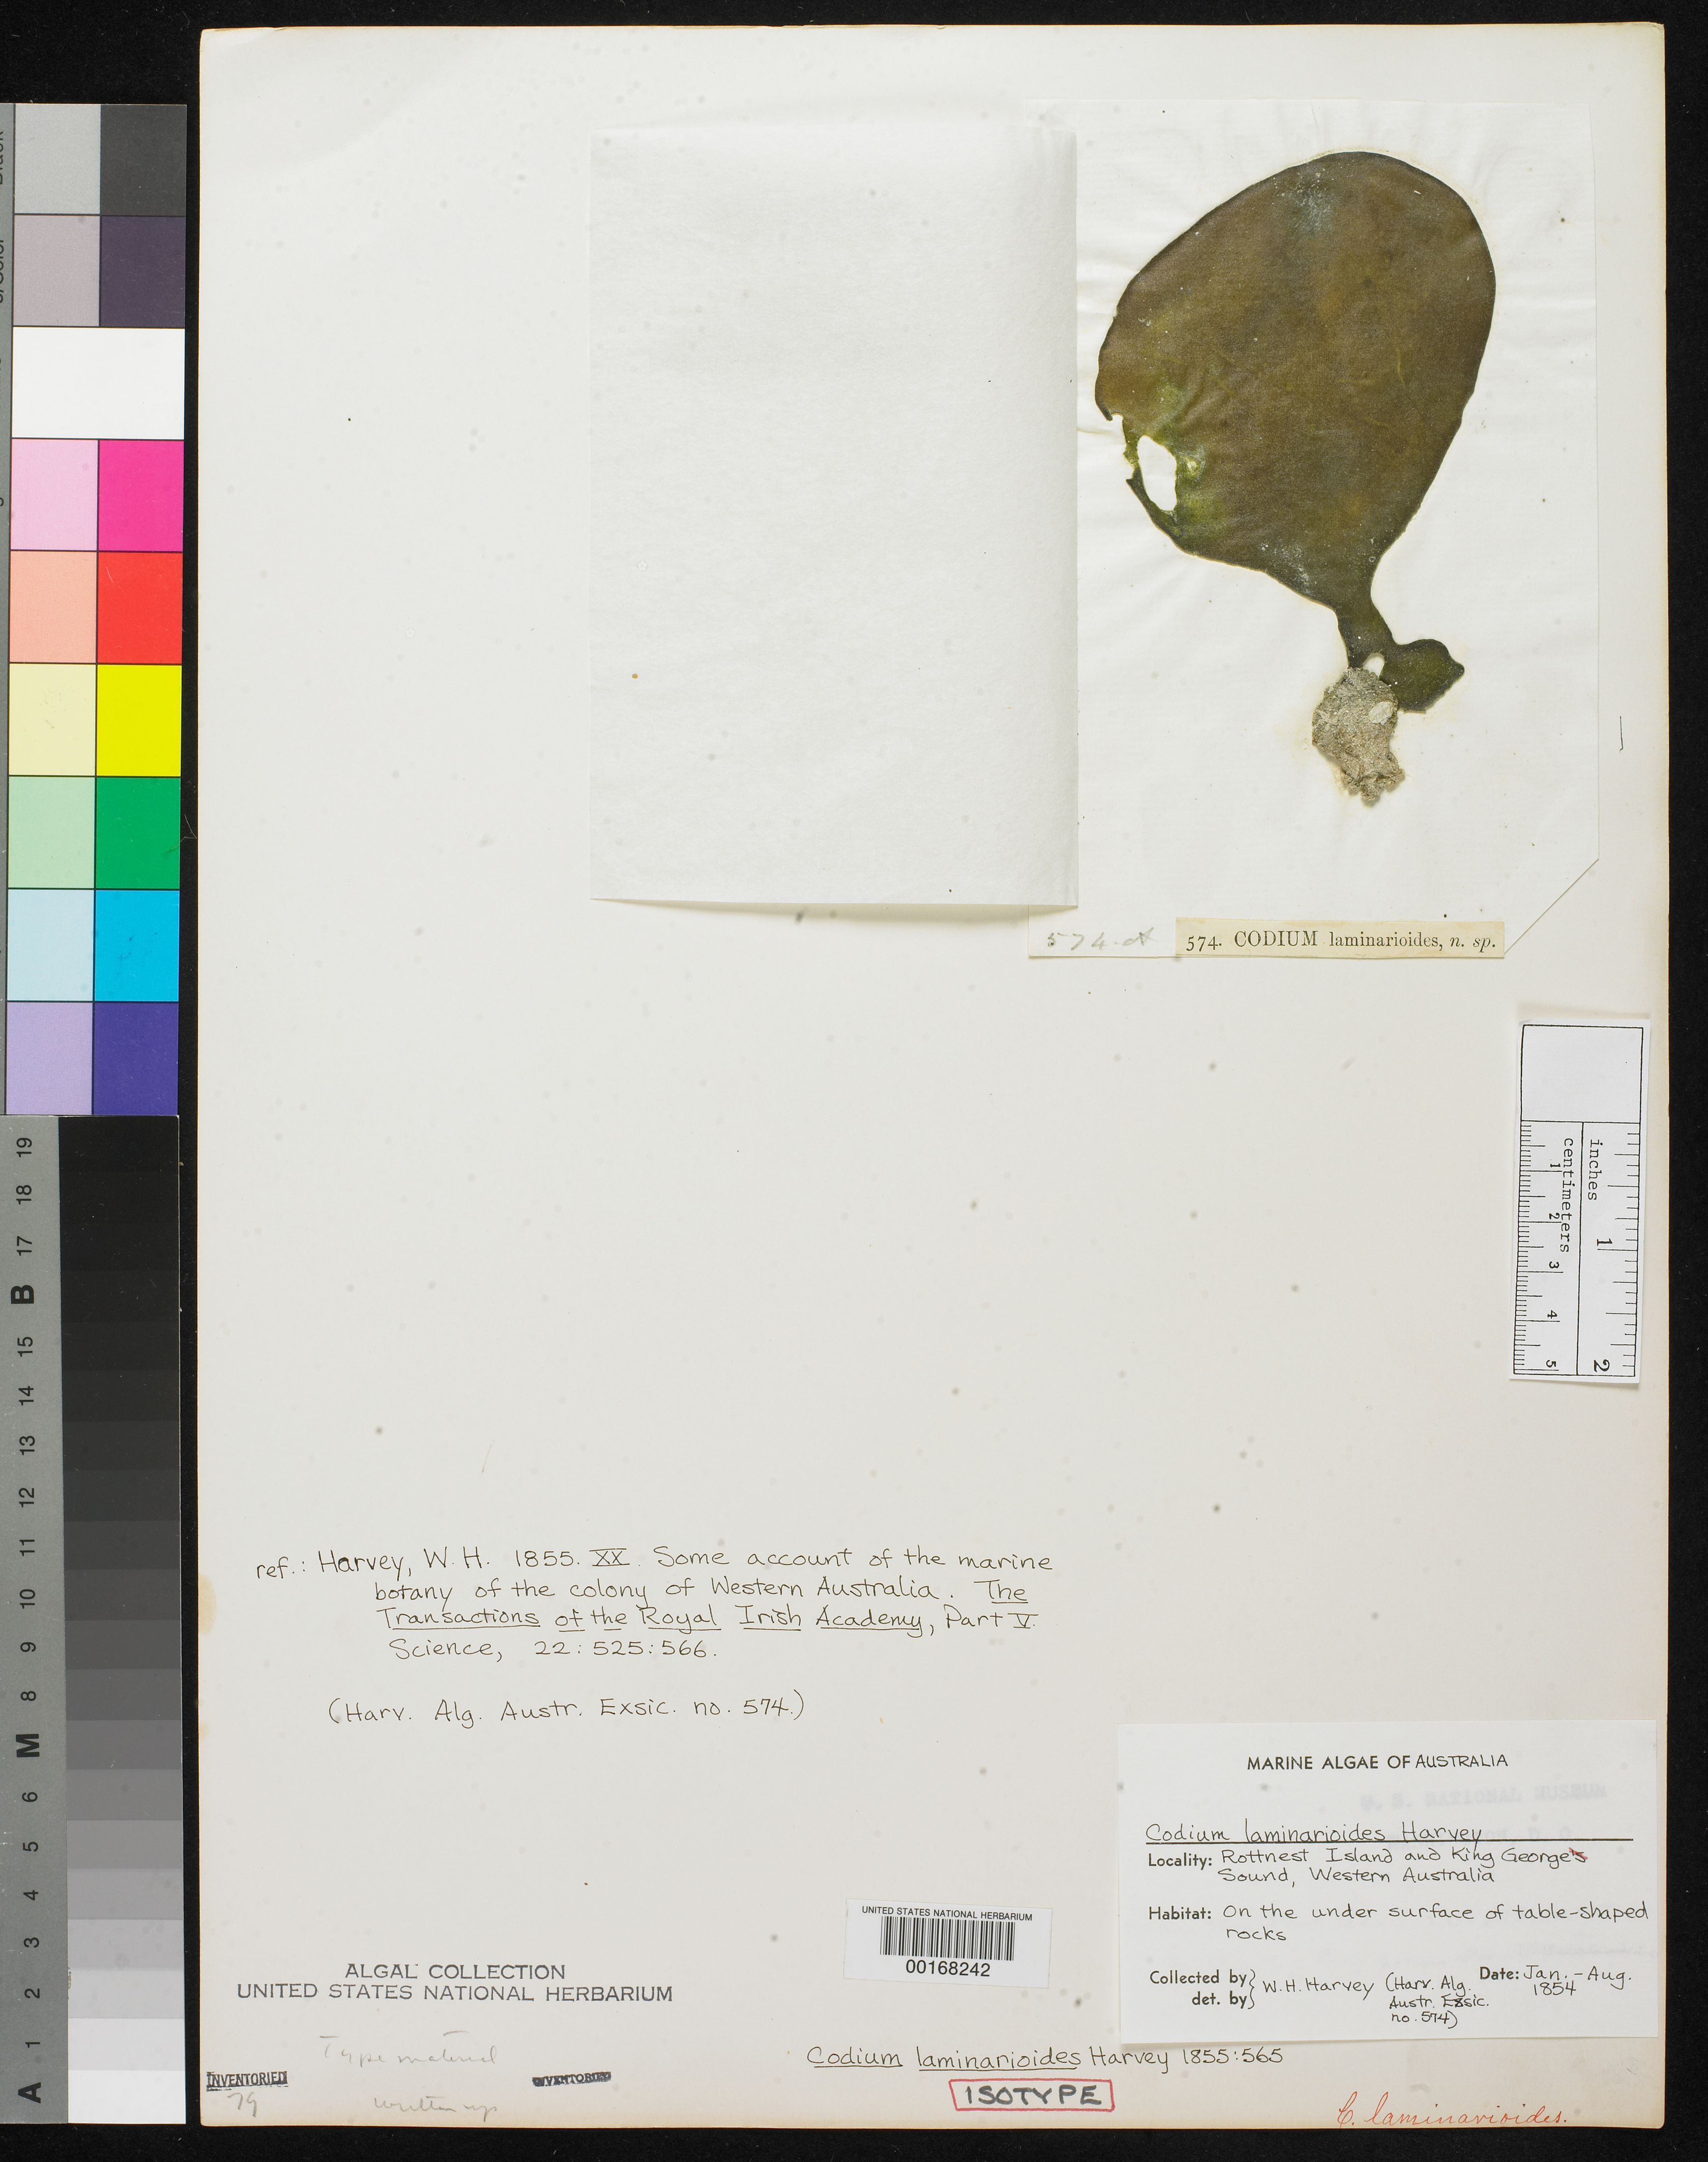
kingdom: Plantae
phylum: Chlorophyta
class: Ulvophyceae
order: Bryopsidales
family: Codiaceae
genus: Codium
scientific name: Codium laminarioides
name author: Harv.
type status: Isotype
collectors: W. Harvey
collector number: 574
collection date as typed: Jan 1854 to -- Aug 1854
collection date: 1854-01/1854-08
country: Australia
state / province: Western Australia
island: Rottnest Island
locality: And King George Sound.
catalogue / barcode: US 52702